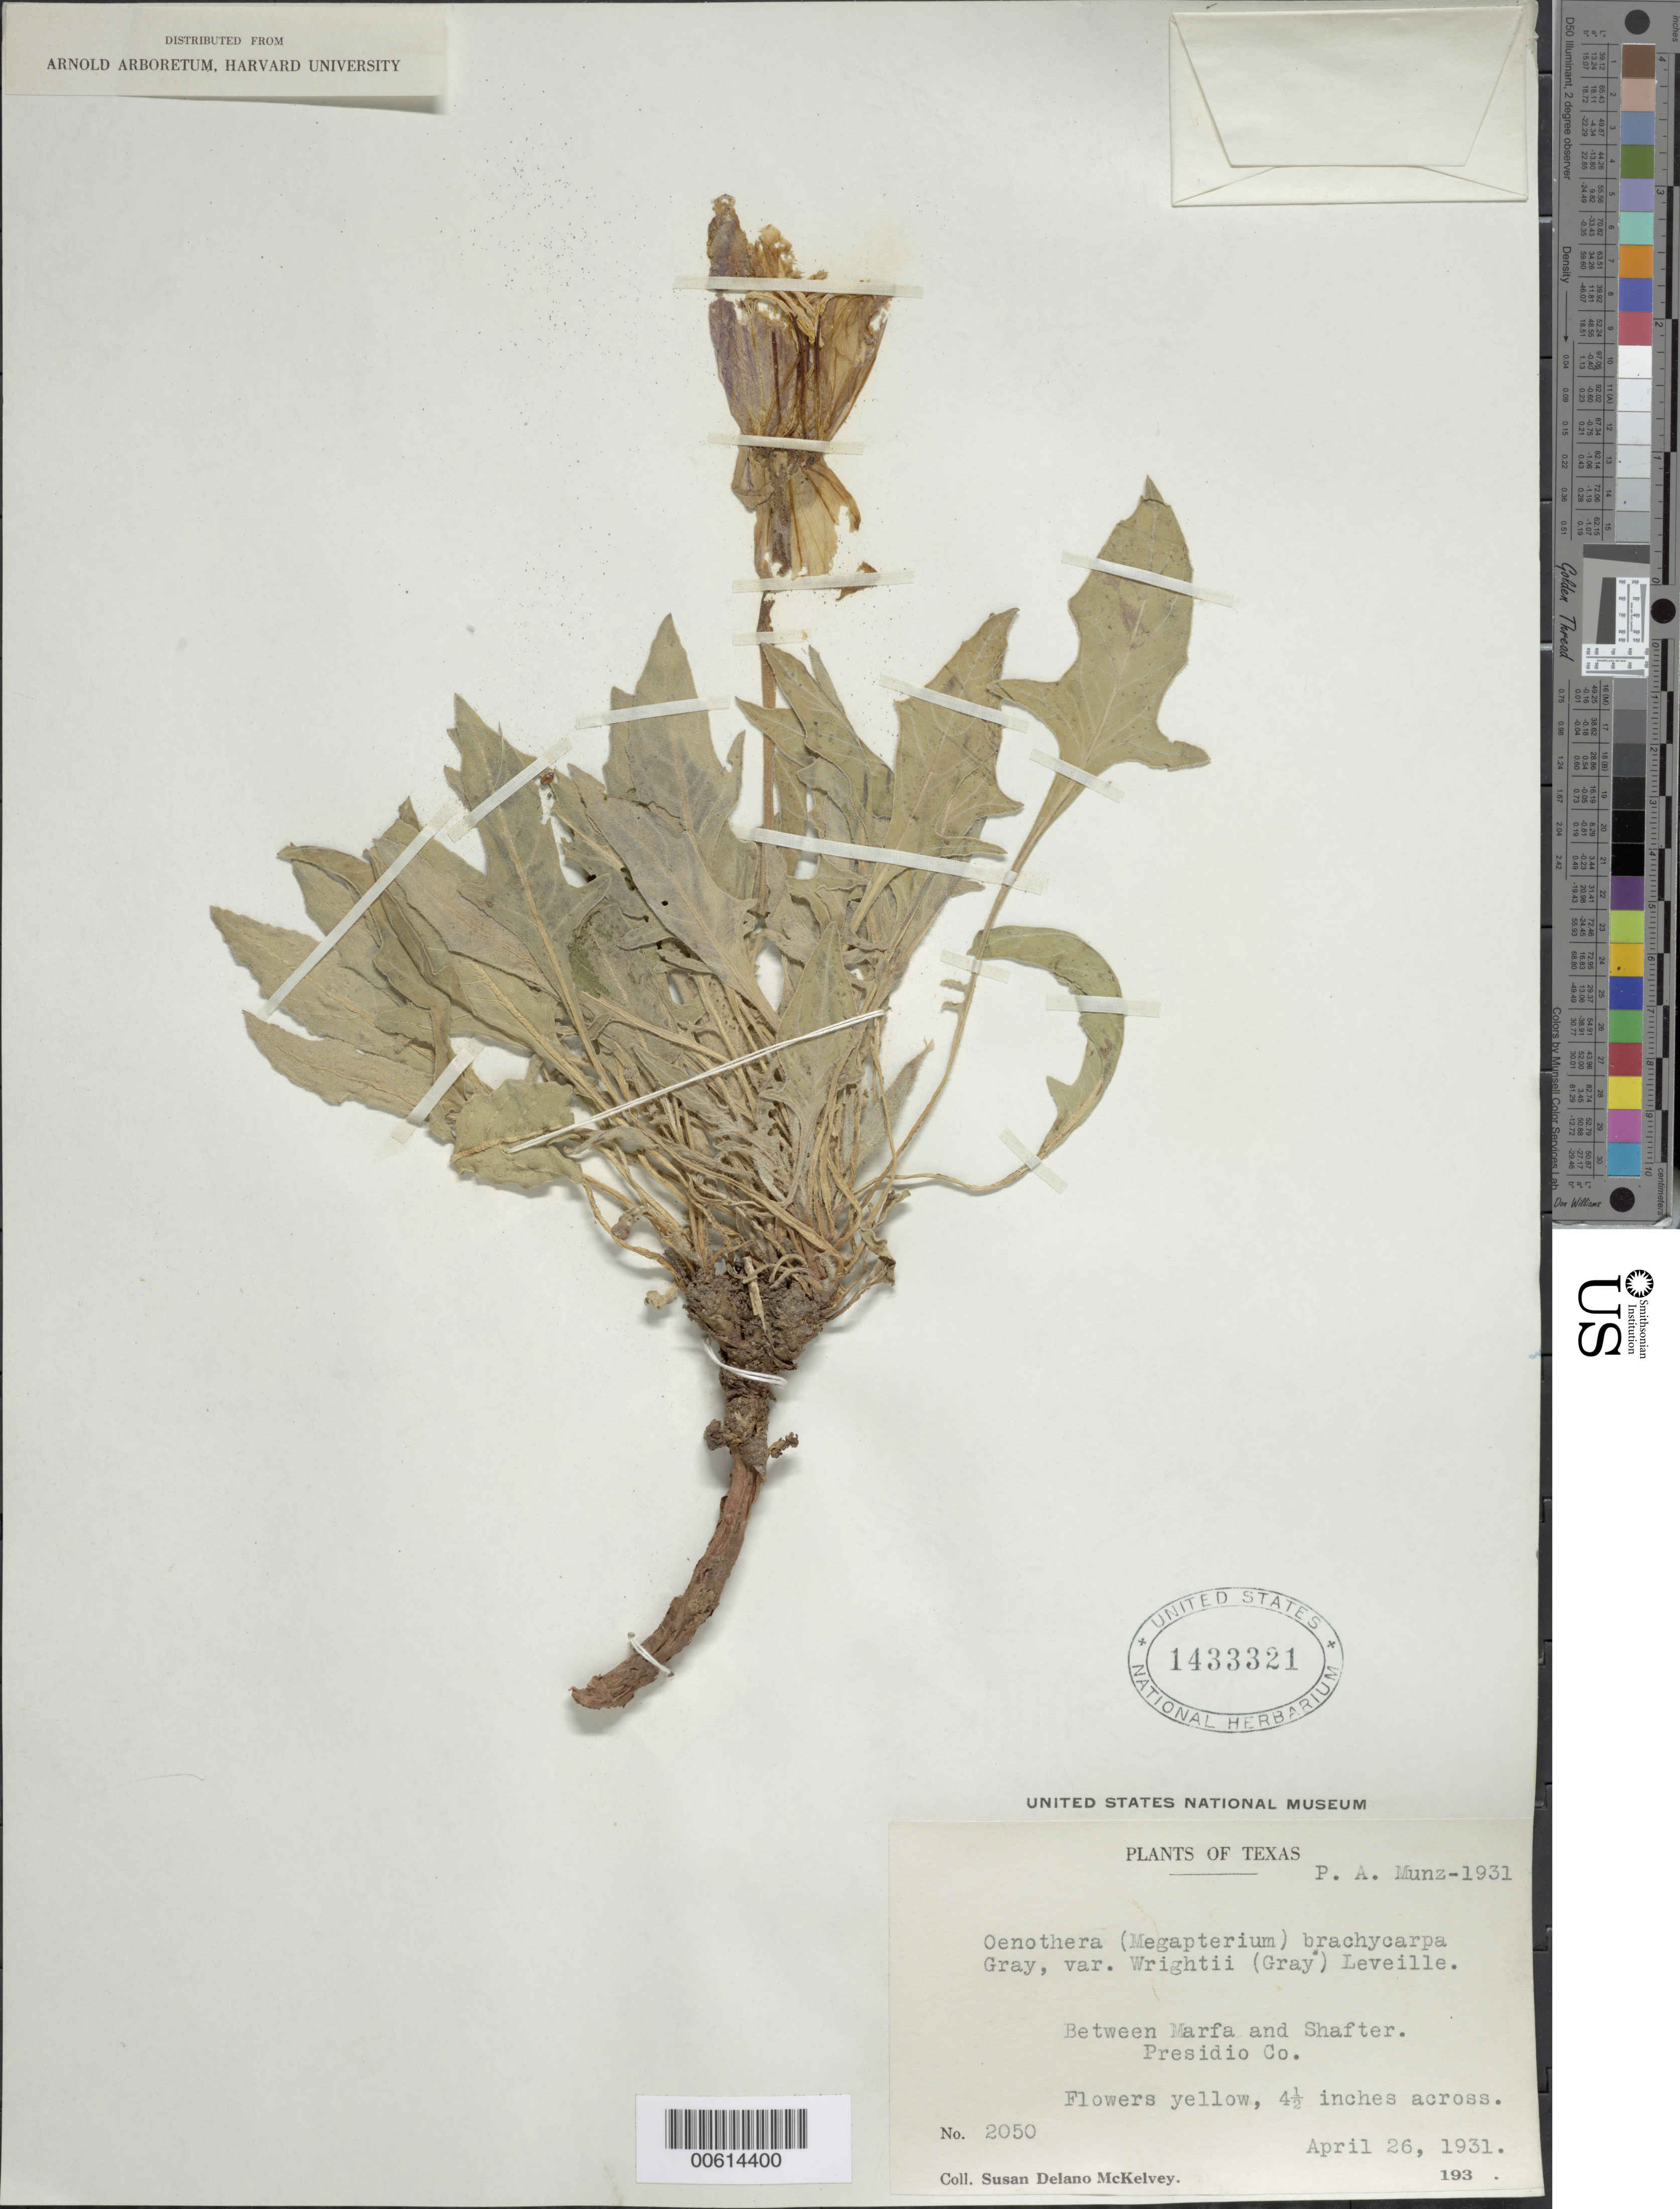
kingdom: Plantae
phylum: Tracheophyta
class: Magnoliopsida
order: Myrtales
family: Onagraceae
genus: Oenothera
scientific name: Oenothera brachycarpa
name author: A. Gray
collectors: S. A. McKelvey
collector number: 2050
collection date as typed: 26 Apr 1931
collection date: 1931-04-26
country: United States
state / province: Texas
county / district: Presidio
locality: Between Marfa and Shafter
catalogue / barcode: US 1433321